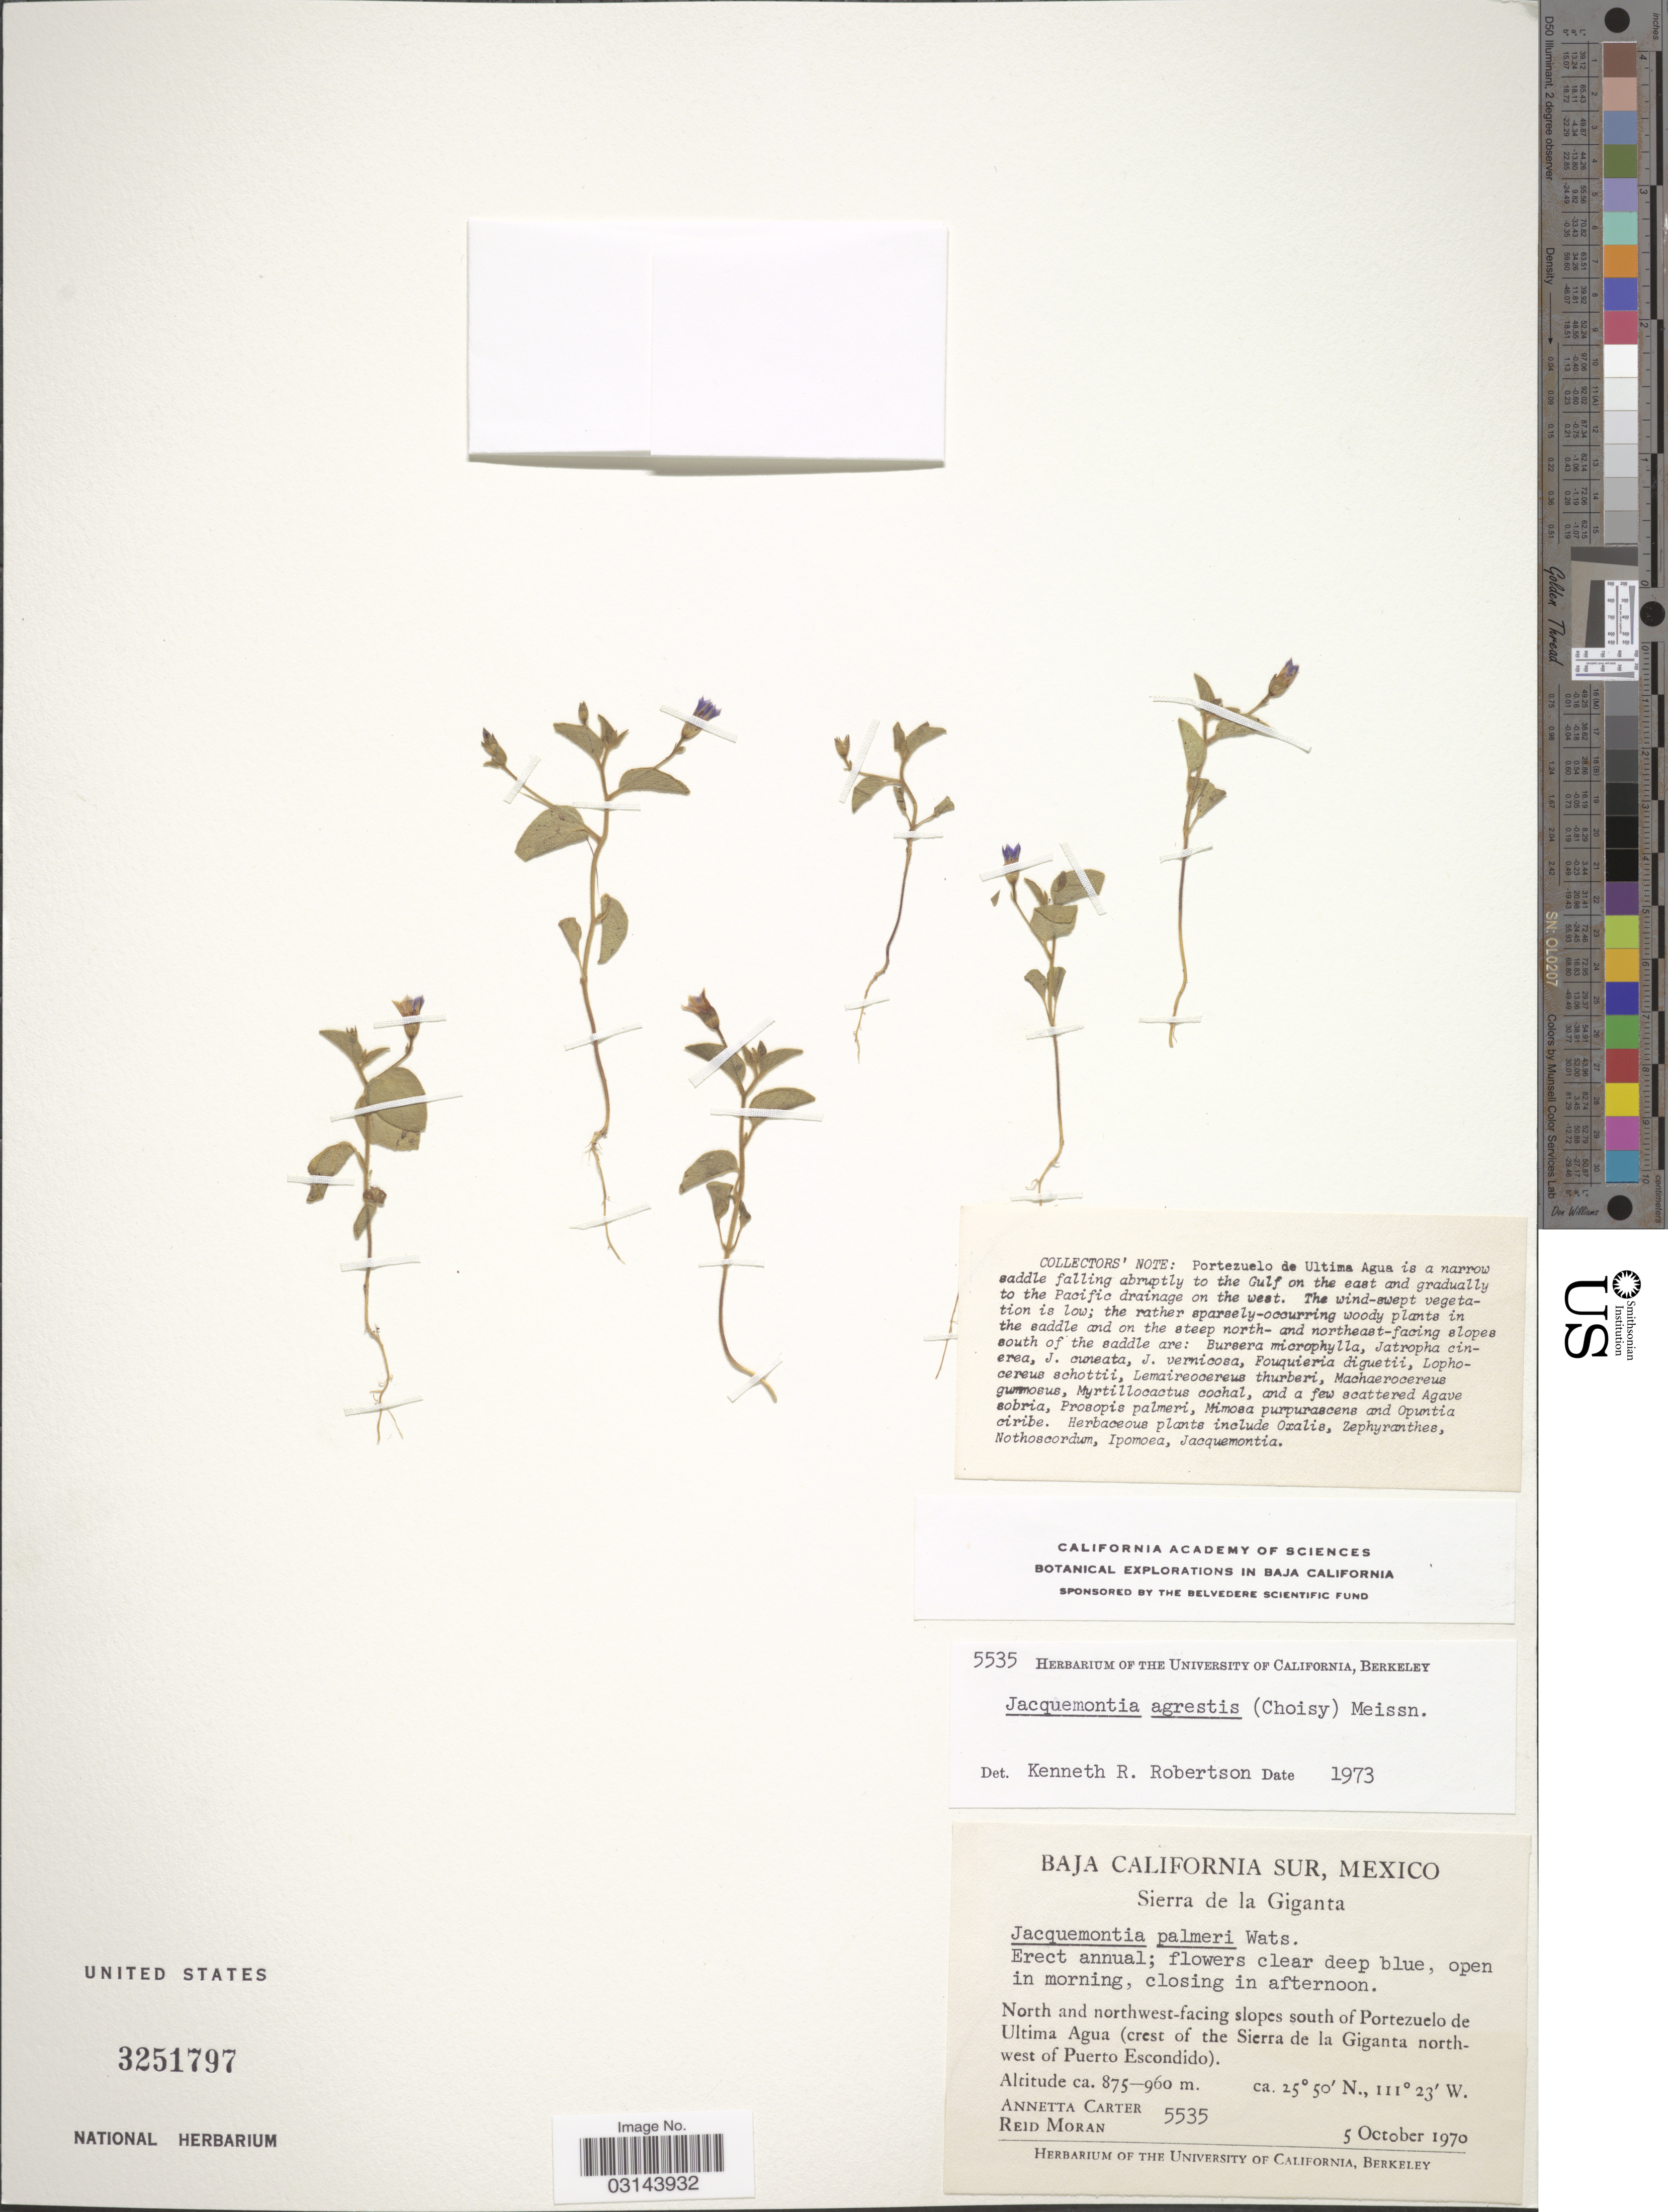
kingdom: Plantae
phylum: Tracheophyta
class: Magnoliopsida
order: Solanales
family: Convolvulaceae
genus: Jacquemontia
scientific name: Jacquemontia agrestis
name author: (Mart. ex Choisy) Meisn.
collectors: A. Carter & R. Moran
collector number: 5535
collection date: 1970-10-05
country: Mexico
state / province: Baja California Sur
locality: Sierra de la Giganta. North and northwest-facing slopes south of Portezuelo de Ultima Agua (crest of the Sierra de la Giganta north-west of Puerto Escondido).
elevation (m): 875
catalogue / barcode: US 3251797